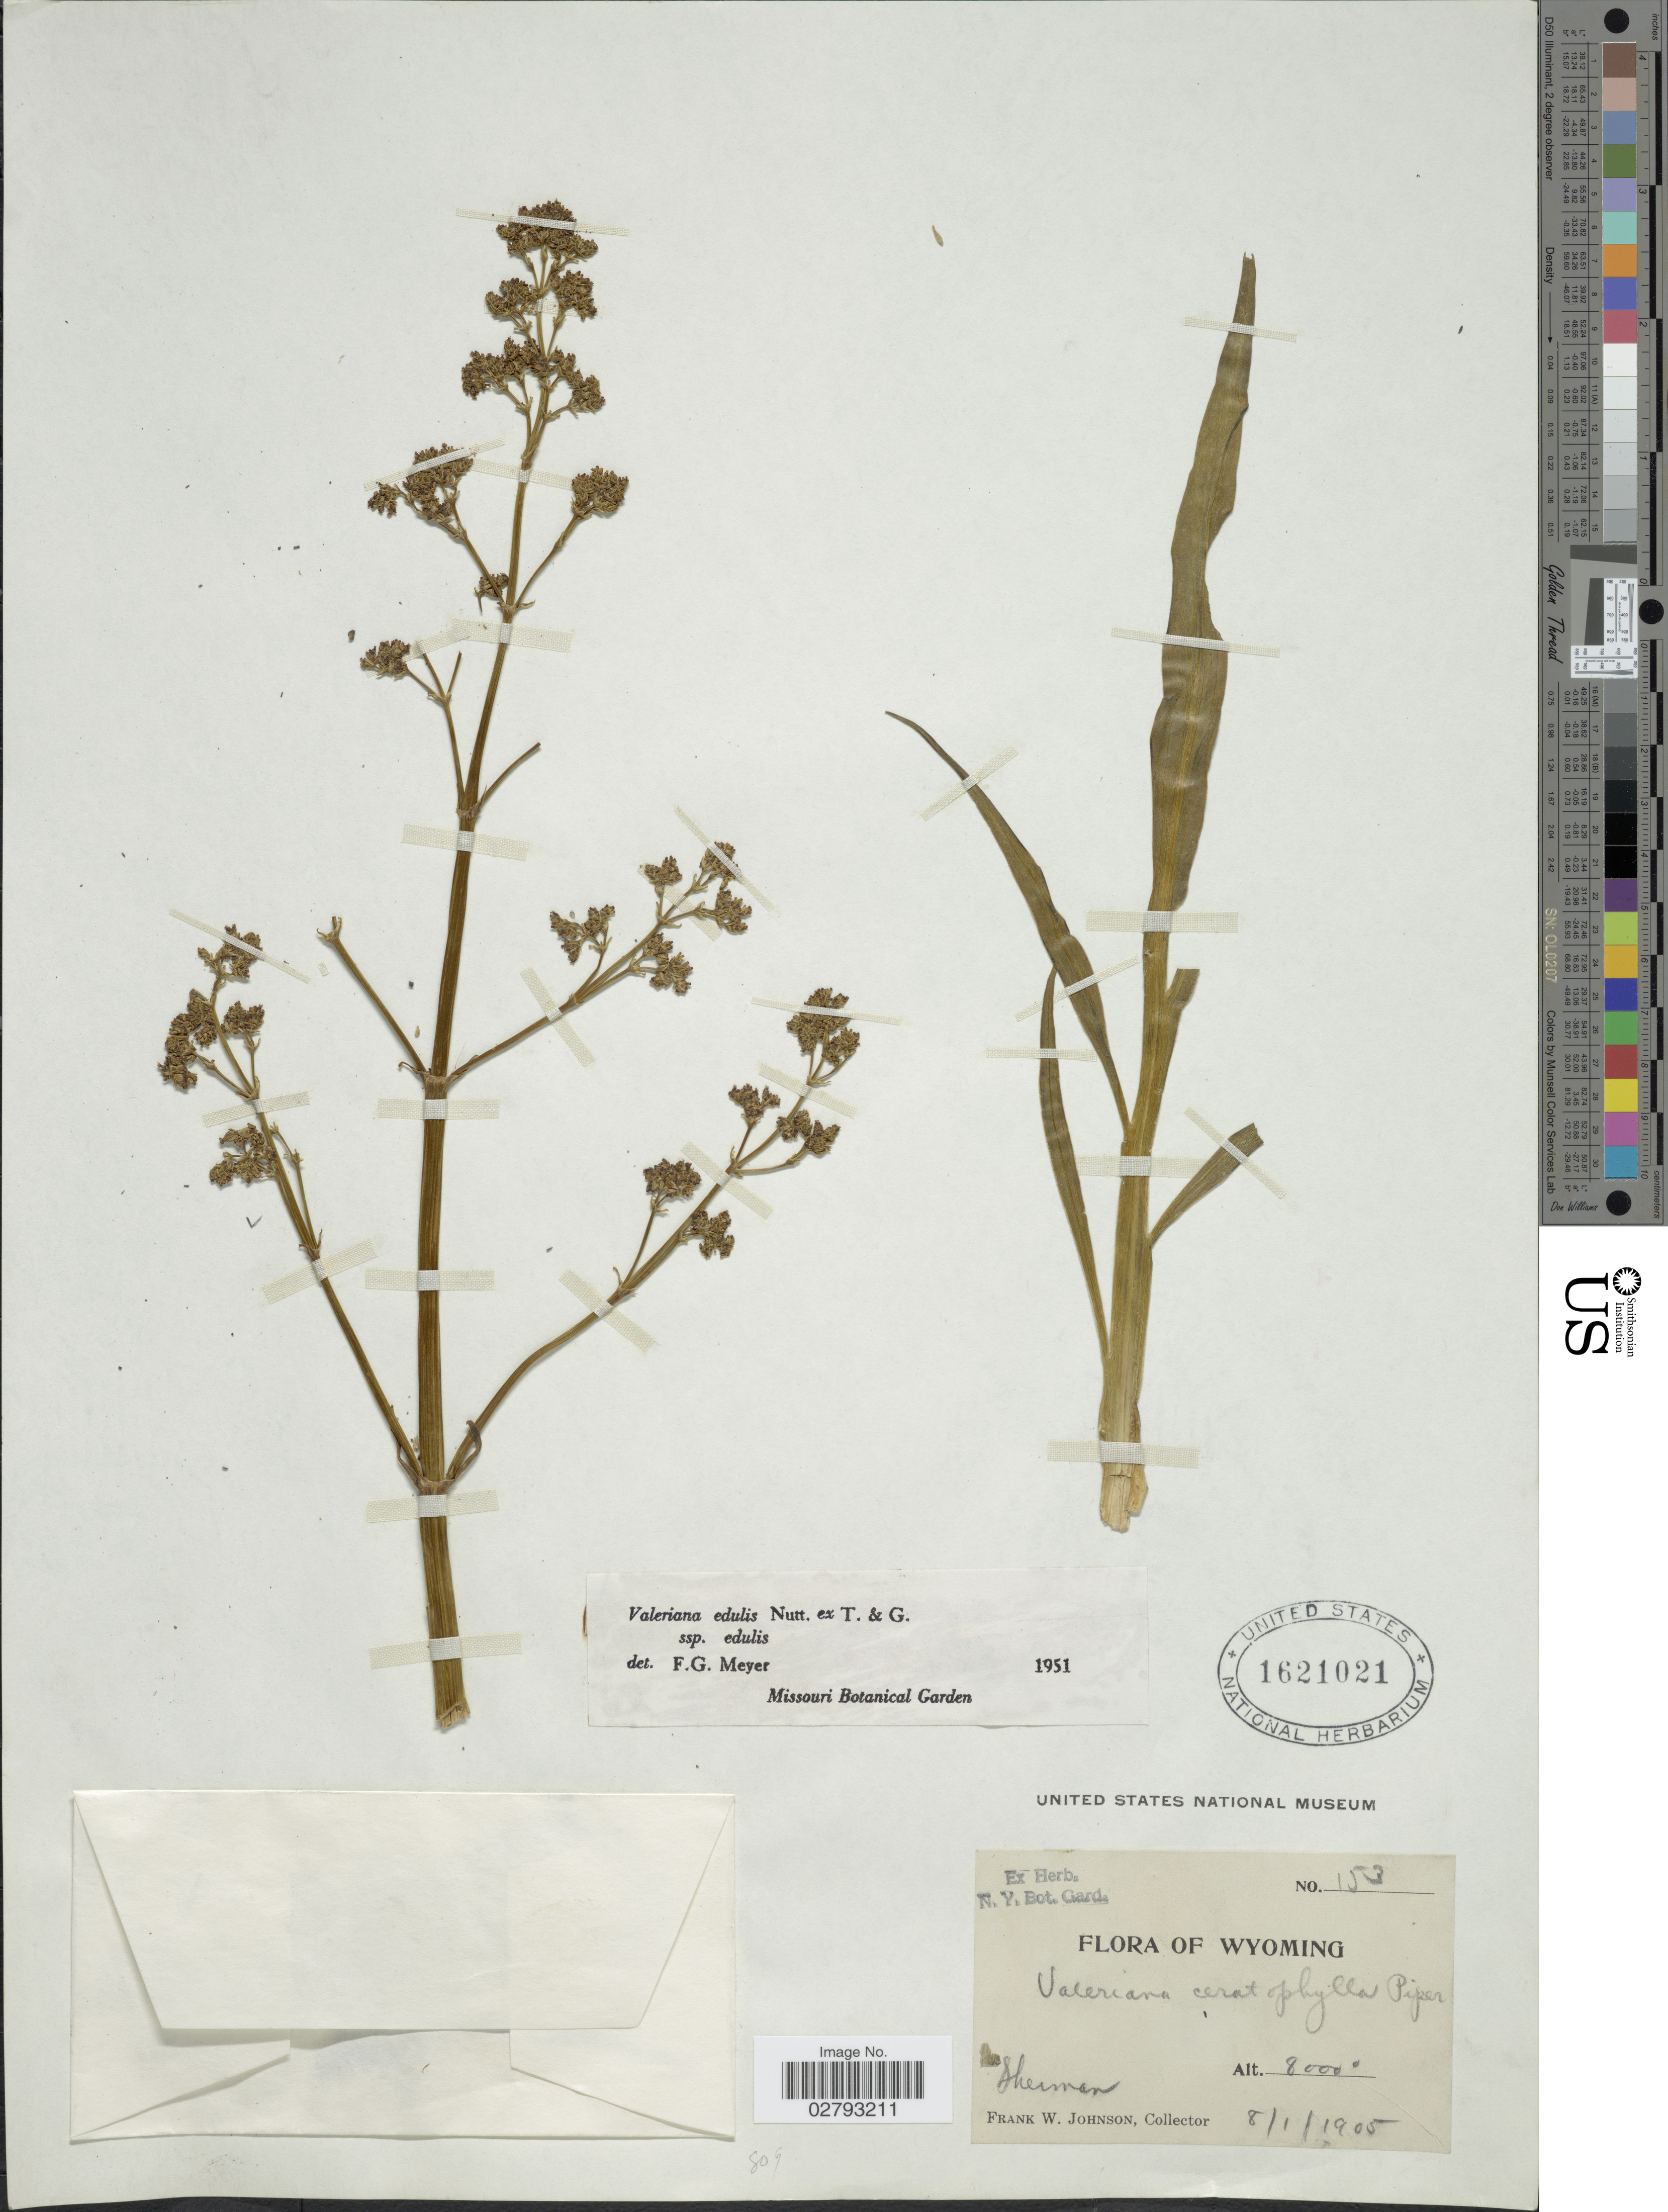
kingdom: Plantae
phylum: Tracheophyta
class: Magnoliopsida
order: Dipsacales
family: Caprifoliaceae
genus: Valeriana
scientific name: Valeriana edulis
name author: Nutt.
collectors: F. W. Johnson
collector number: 153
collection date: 1905-08-01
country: United States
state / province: Wyoming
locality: Sherman.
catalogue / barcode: US 1621021